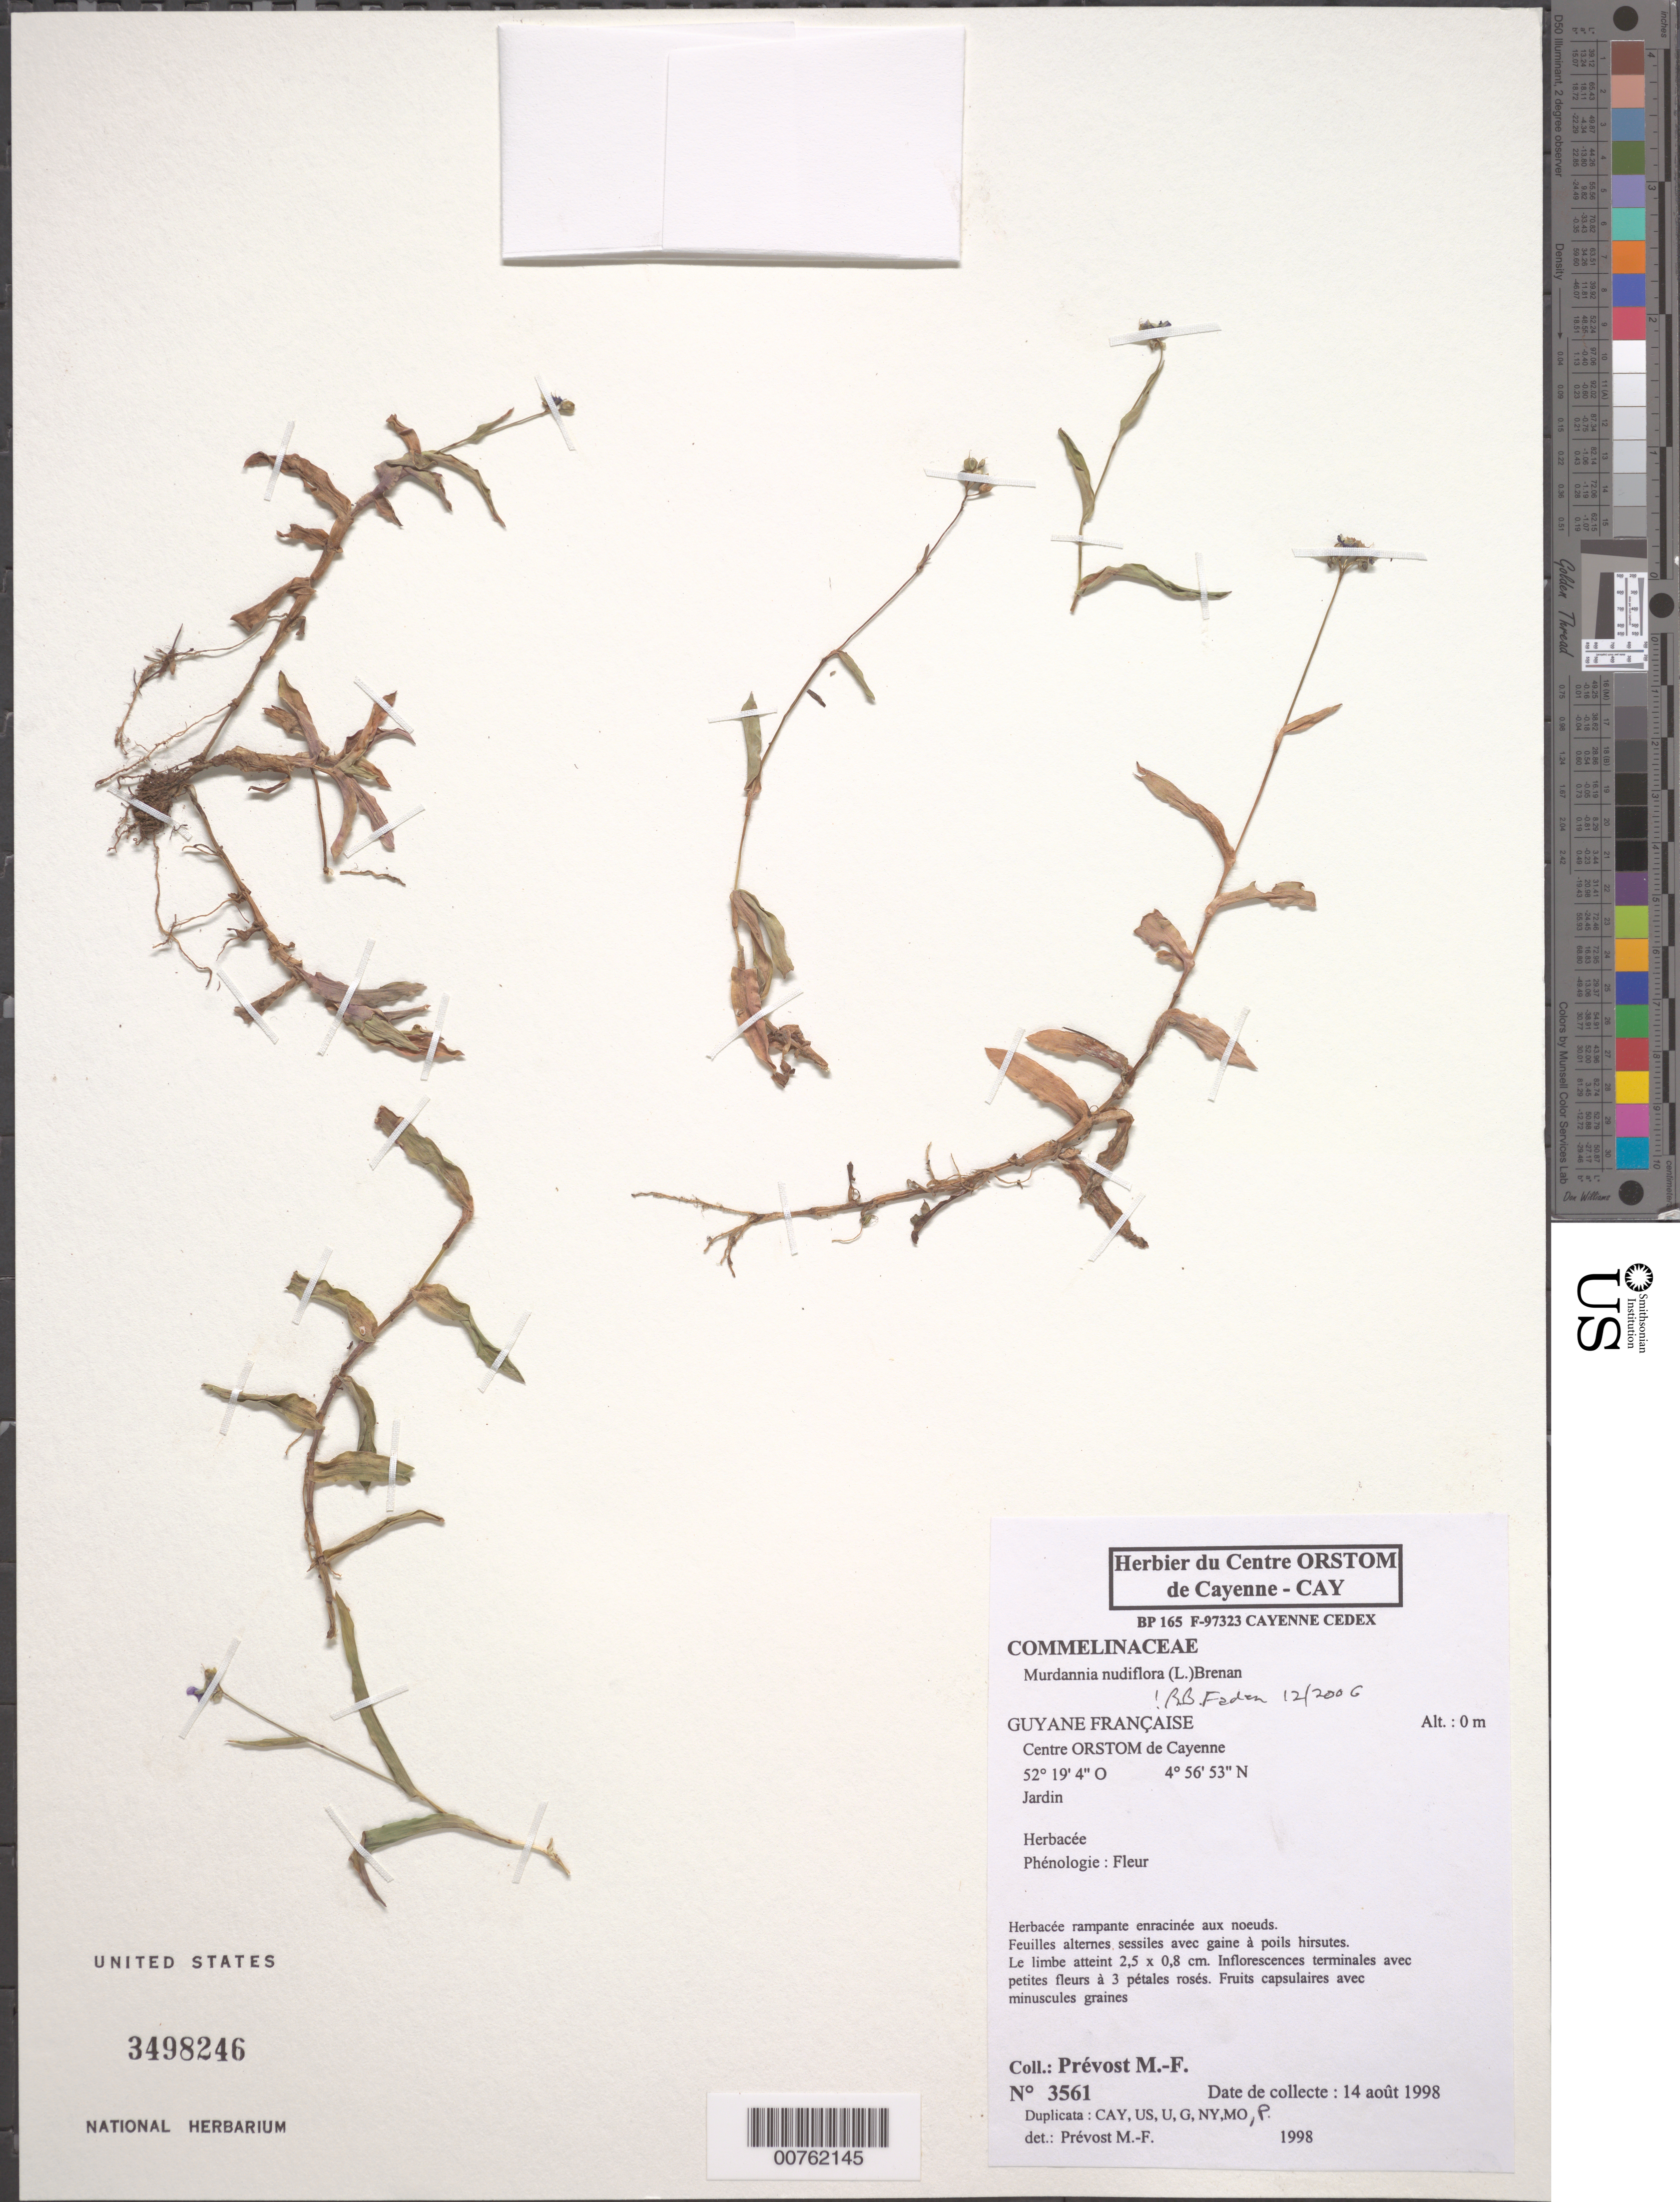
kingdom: Plantae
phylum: Tracheophyta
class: Liliopsida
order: Commelinales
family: Commelinaceae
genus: Murdannia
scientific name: Murdannia nudiflora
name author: (L.) Brenan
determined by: Faden, Robert B., (US), Smithsonian Institution - National Museum of Natural History (UNITED STATES)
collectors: M.-F. Prévost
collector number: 3561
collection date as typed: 14 Aug 1998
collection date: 1998-08-14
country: French Guiana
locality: Centre ORSTOM de Cayenne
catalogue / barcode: US 3498246